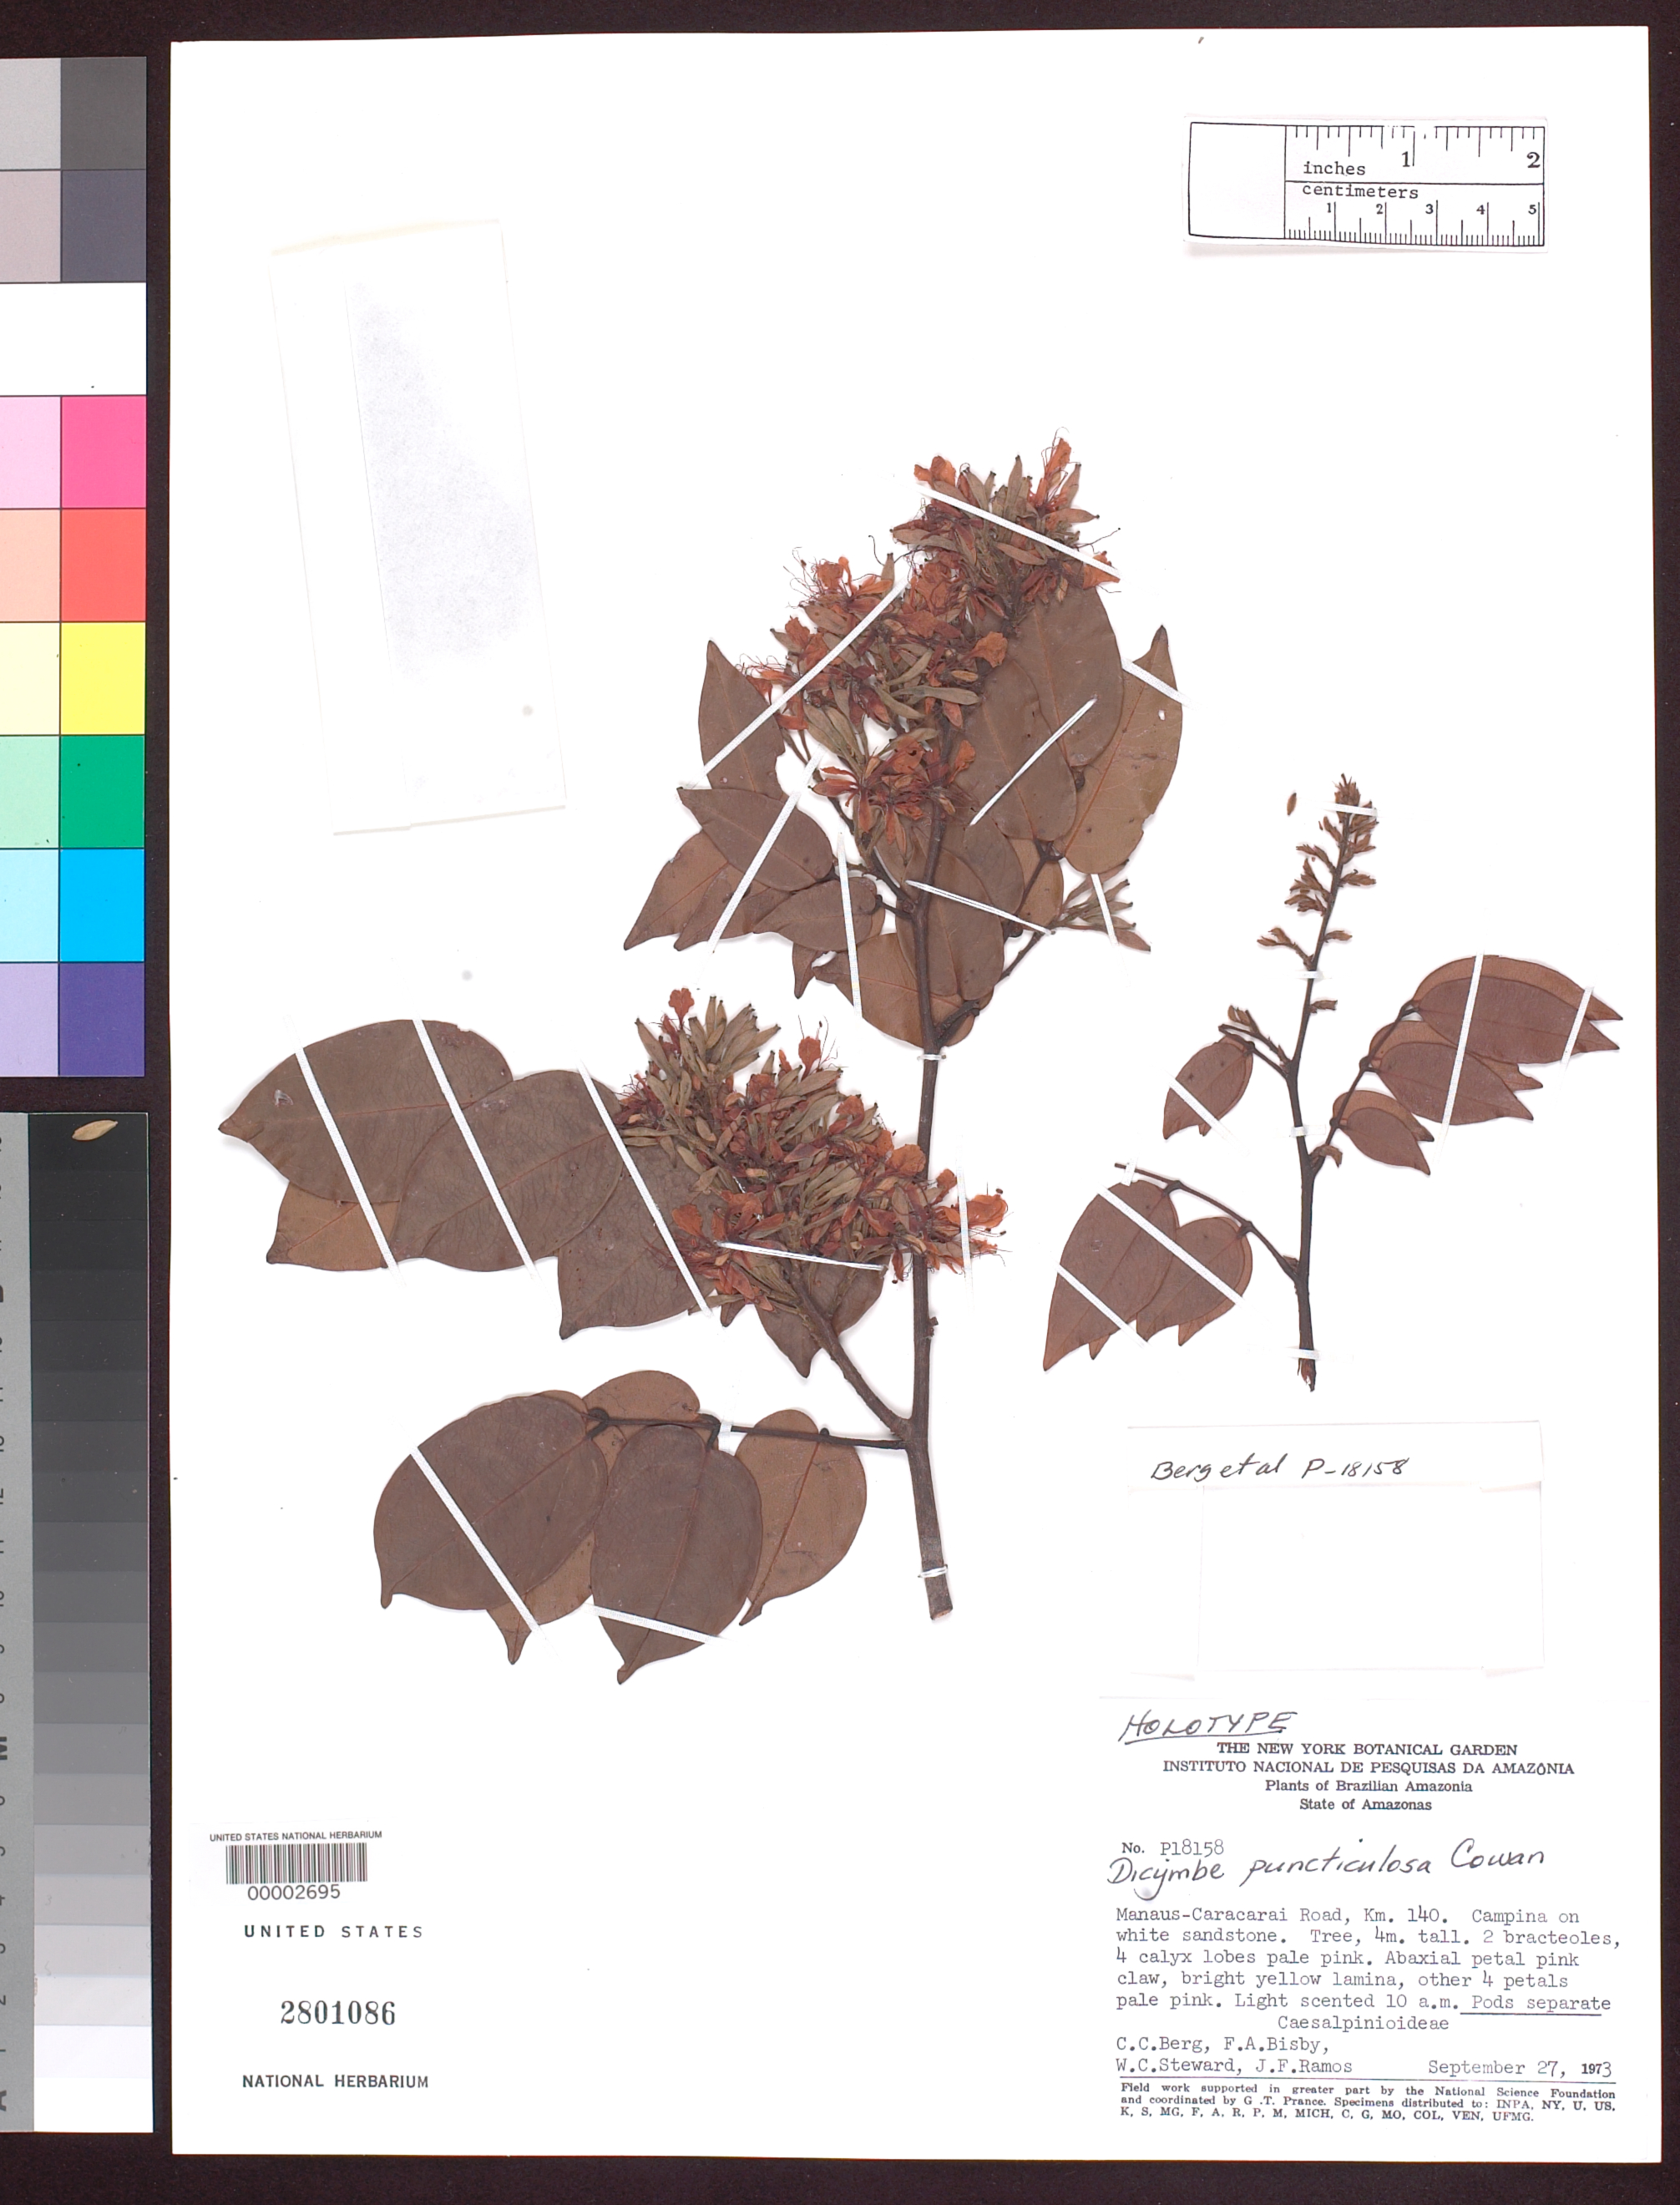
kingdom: Plantae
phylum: Tracheophyta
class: Magnoliopsida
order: Fabales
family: Fabaceae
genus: Dicymbe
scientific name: Dicymbe puncticulosa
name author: R.S. Cowan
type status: Holotype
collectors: C. C. Berg, F. A. Bisby, W. C. Steward & J. F. Ramos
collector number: P18158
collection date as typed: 27 Sep 1973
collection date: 1973-09-27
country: Brazil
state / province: Amazonas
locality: Manaus-Caracarai road.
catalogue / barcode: US 2801086